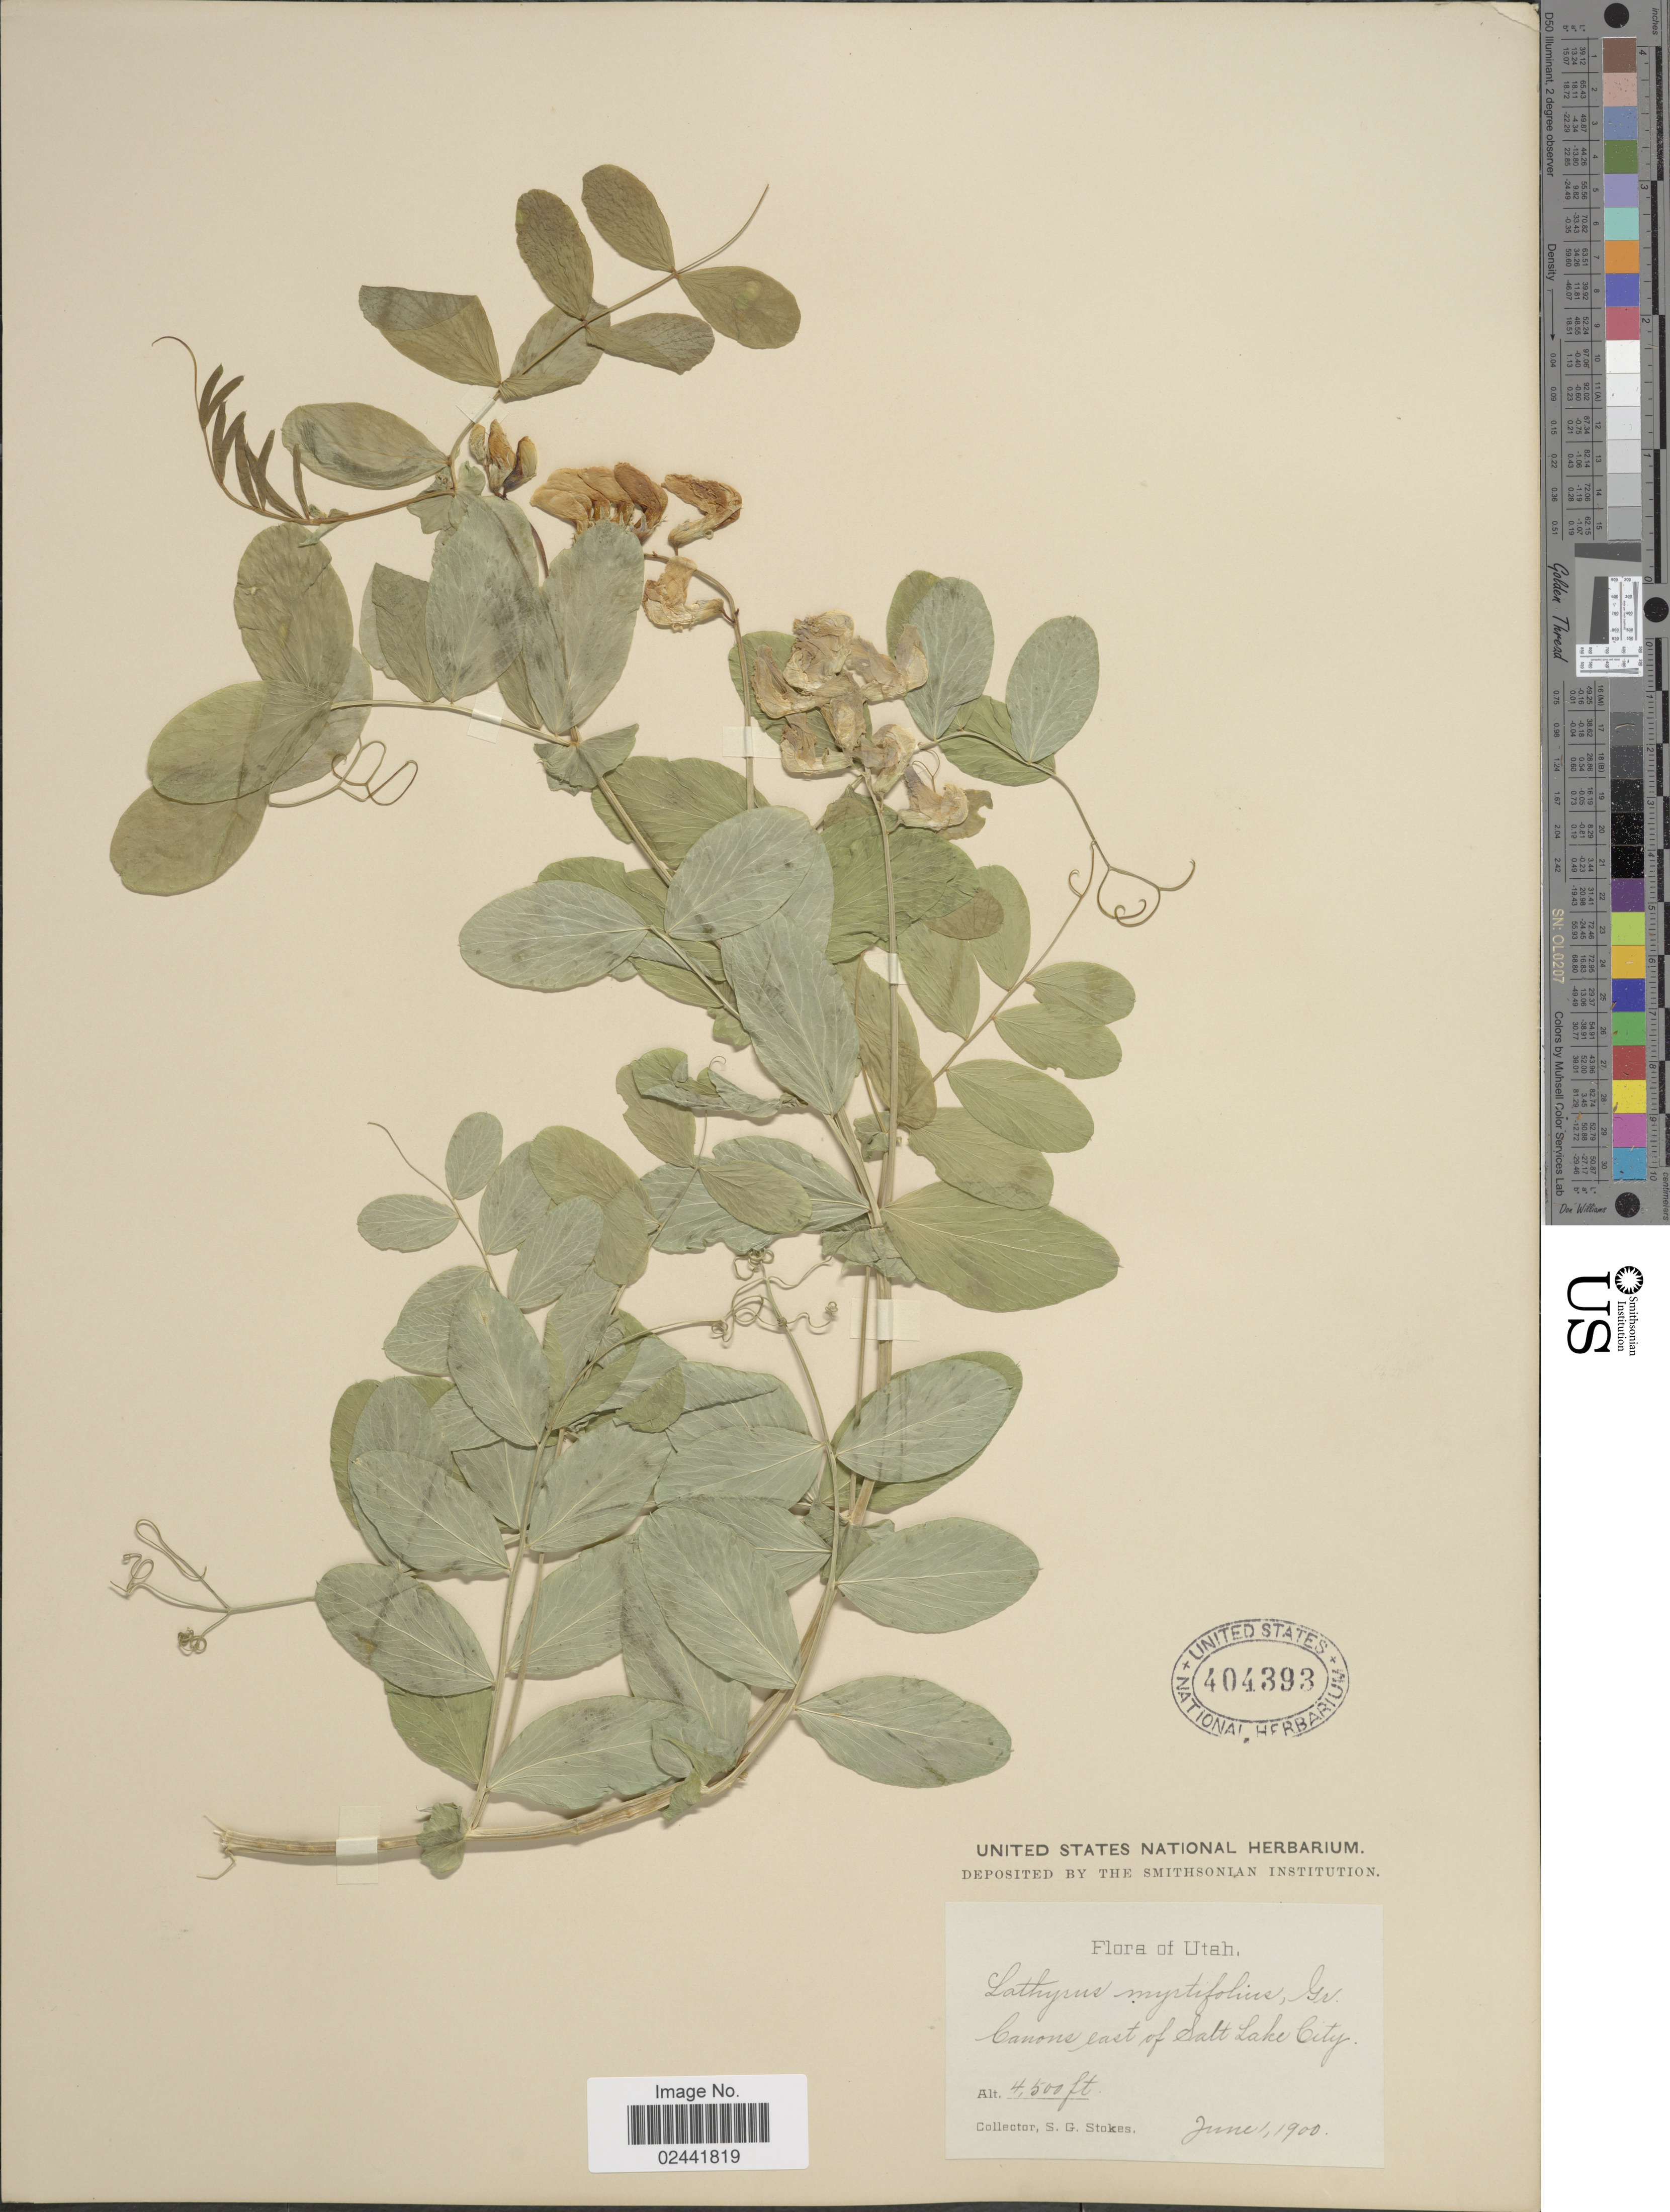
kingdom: Plantae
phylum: Tracheophyta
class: Magnoliopsida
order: Fabales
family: Fabaceae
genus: Lathyrus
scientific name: Lathyrus utahensis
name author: M.E. Jones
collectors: S. G. Stokes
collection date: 1900-06-01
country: United States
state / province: Utah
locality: Canons east of Salt Lake City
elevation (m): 1372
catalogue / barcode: US 404393